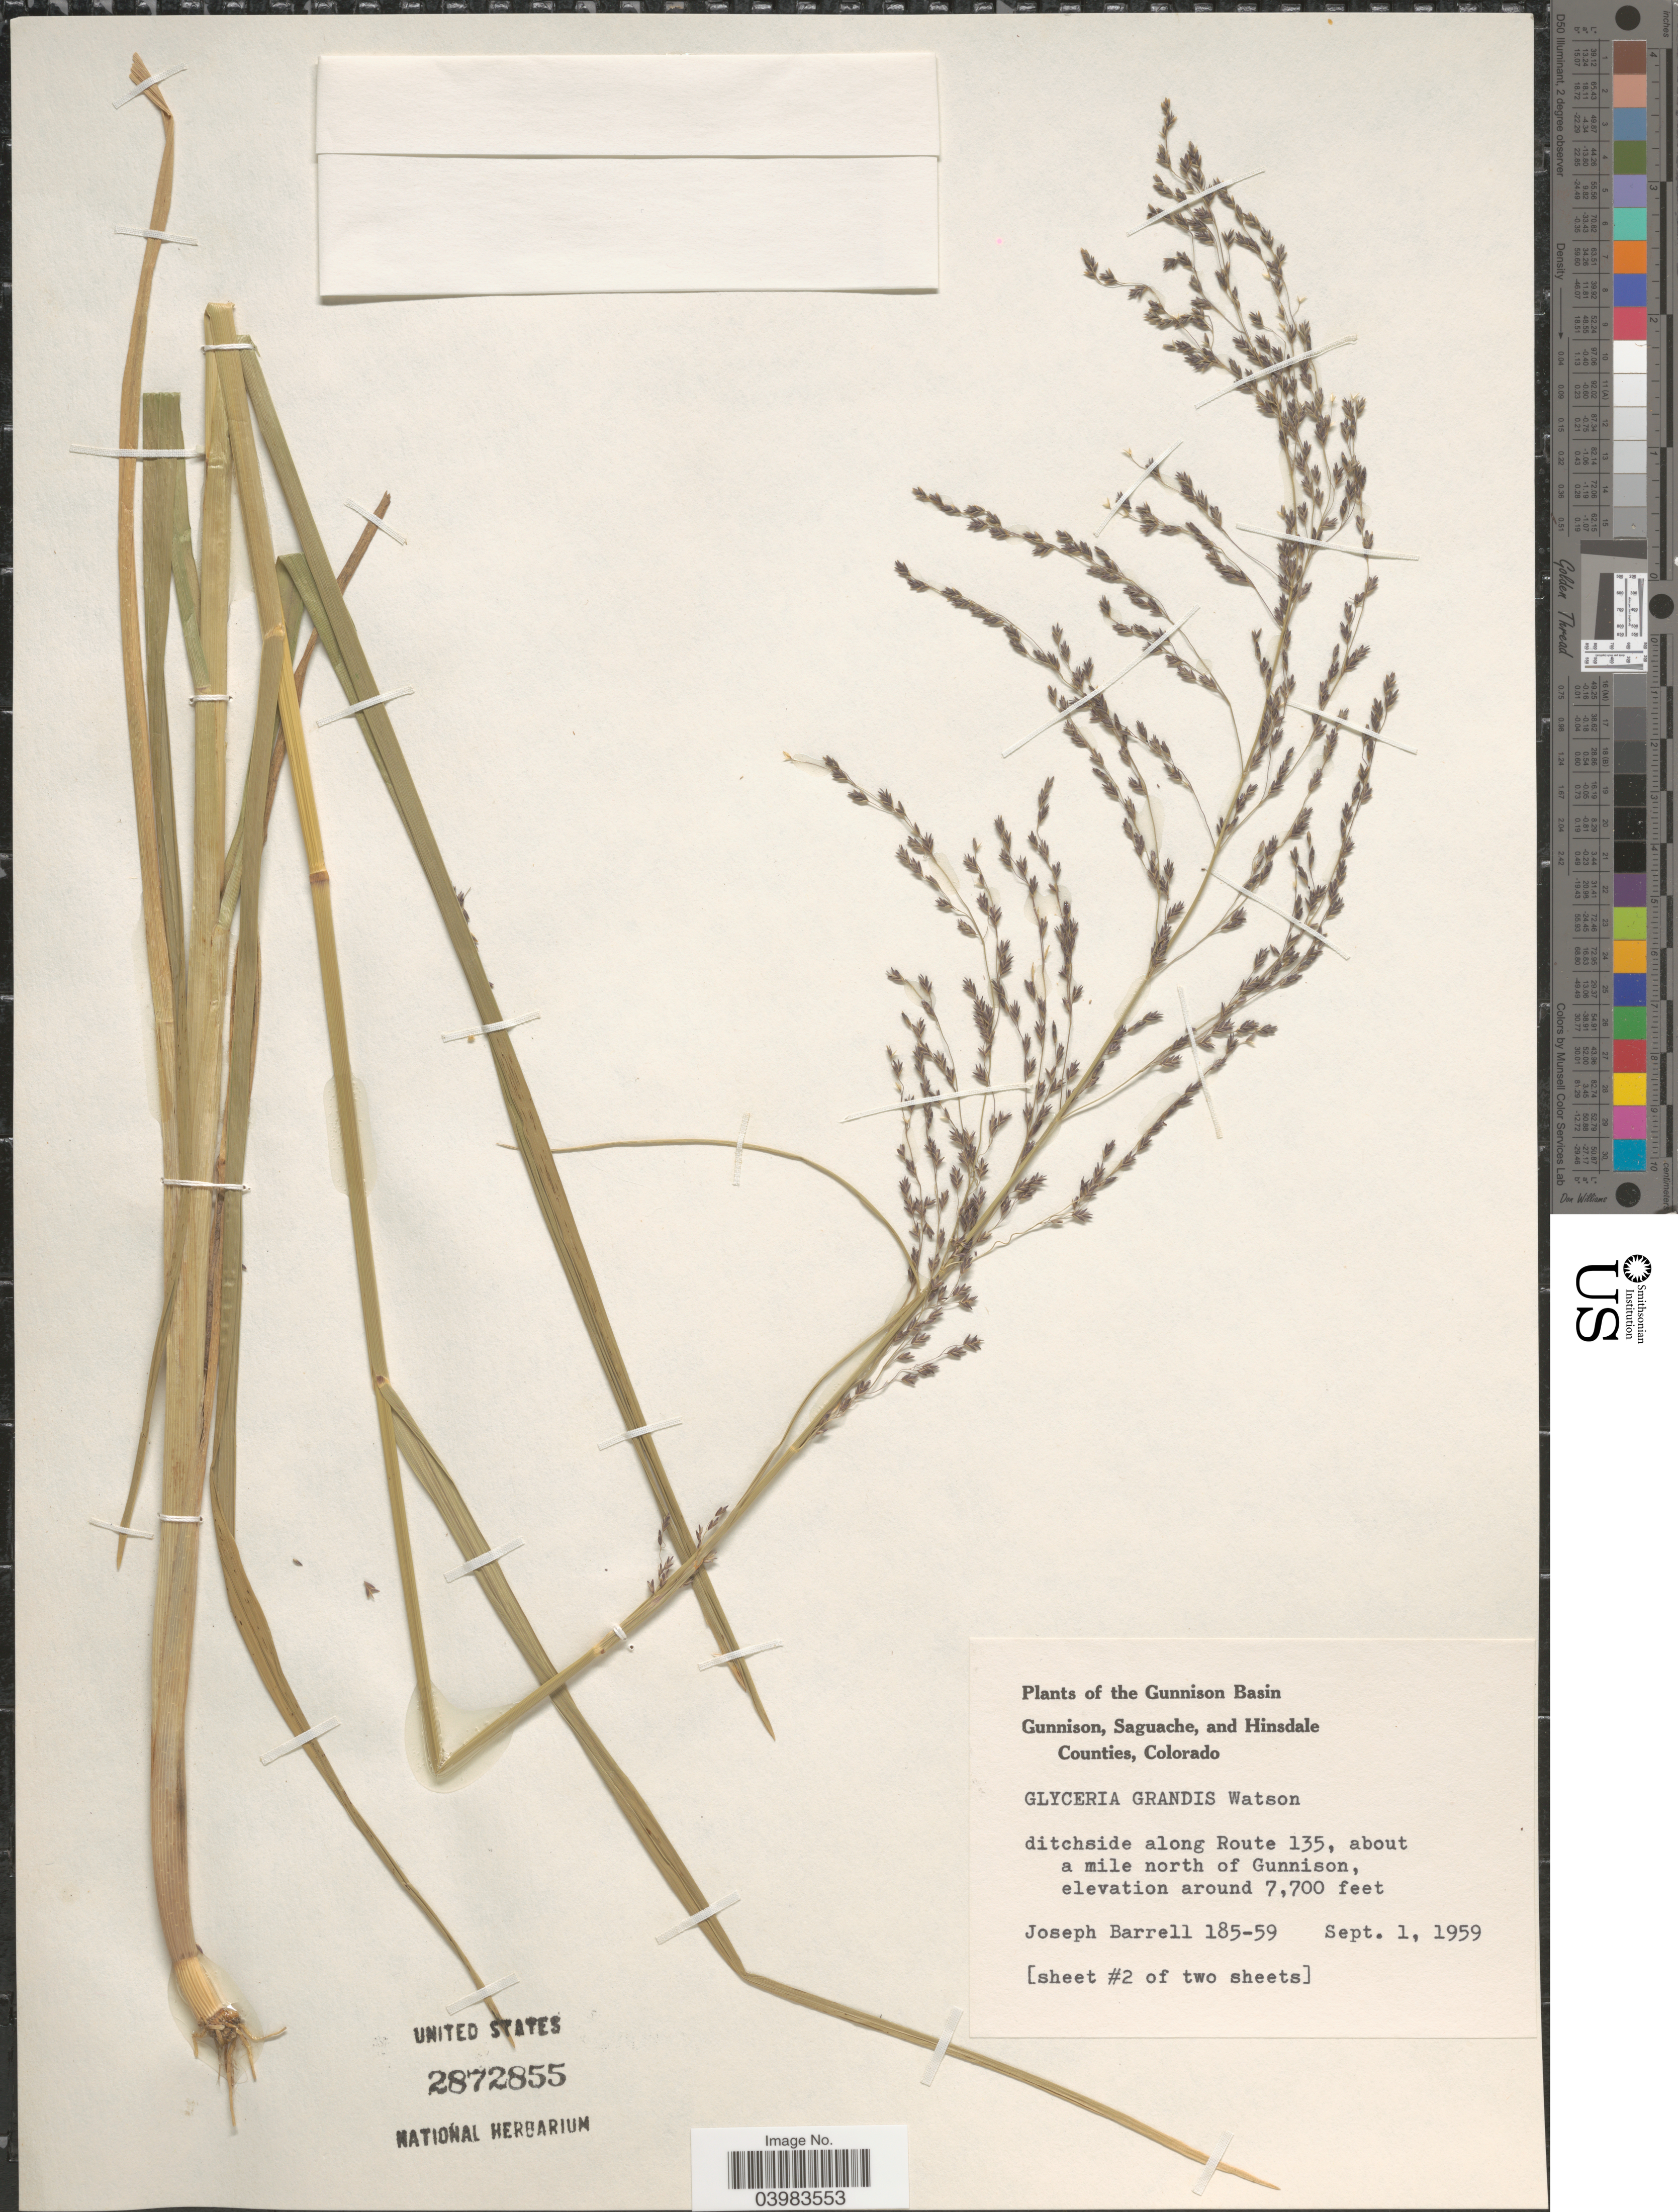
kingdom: Plantae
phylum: Tracheophyta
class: Liliopsida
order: Poales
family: Poaceae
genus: Glyceria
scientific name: Glyceria grandis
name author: S. Watson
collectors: J. Barrell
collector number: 185-59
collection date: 1959-09-01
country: United States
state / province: Colorado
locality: Gunnison Basin. Ditchside along Route 135, about a mile north of Gunnison, Gunnison County.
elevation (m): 2347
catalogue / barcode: US 2872855